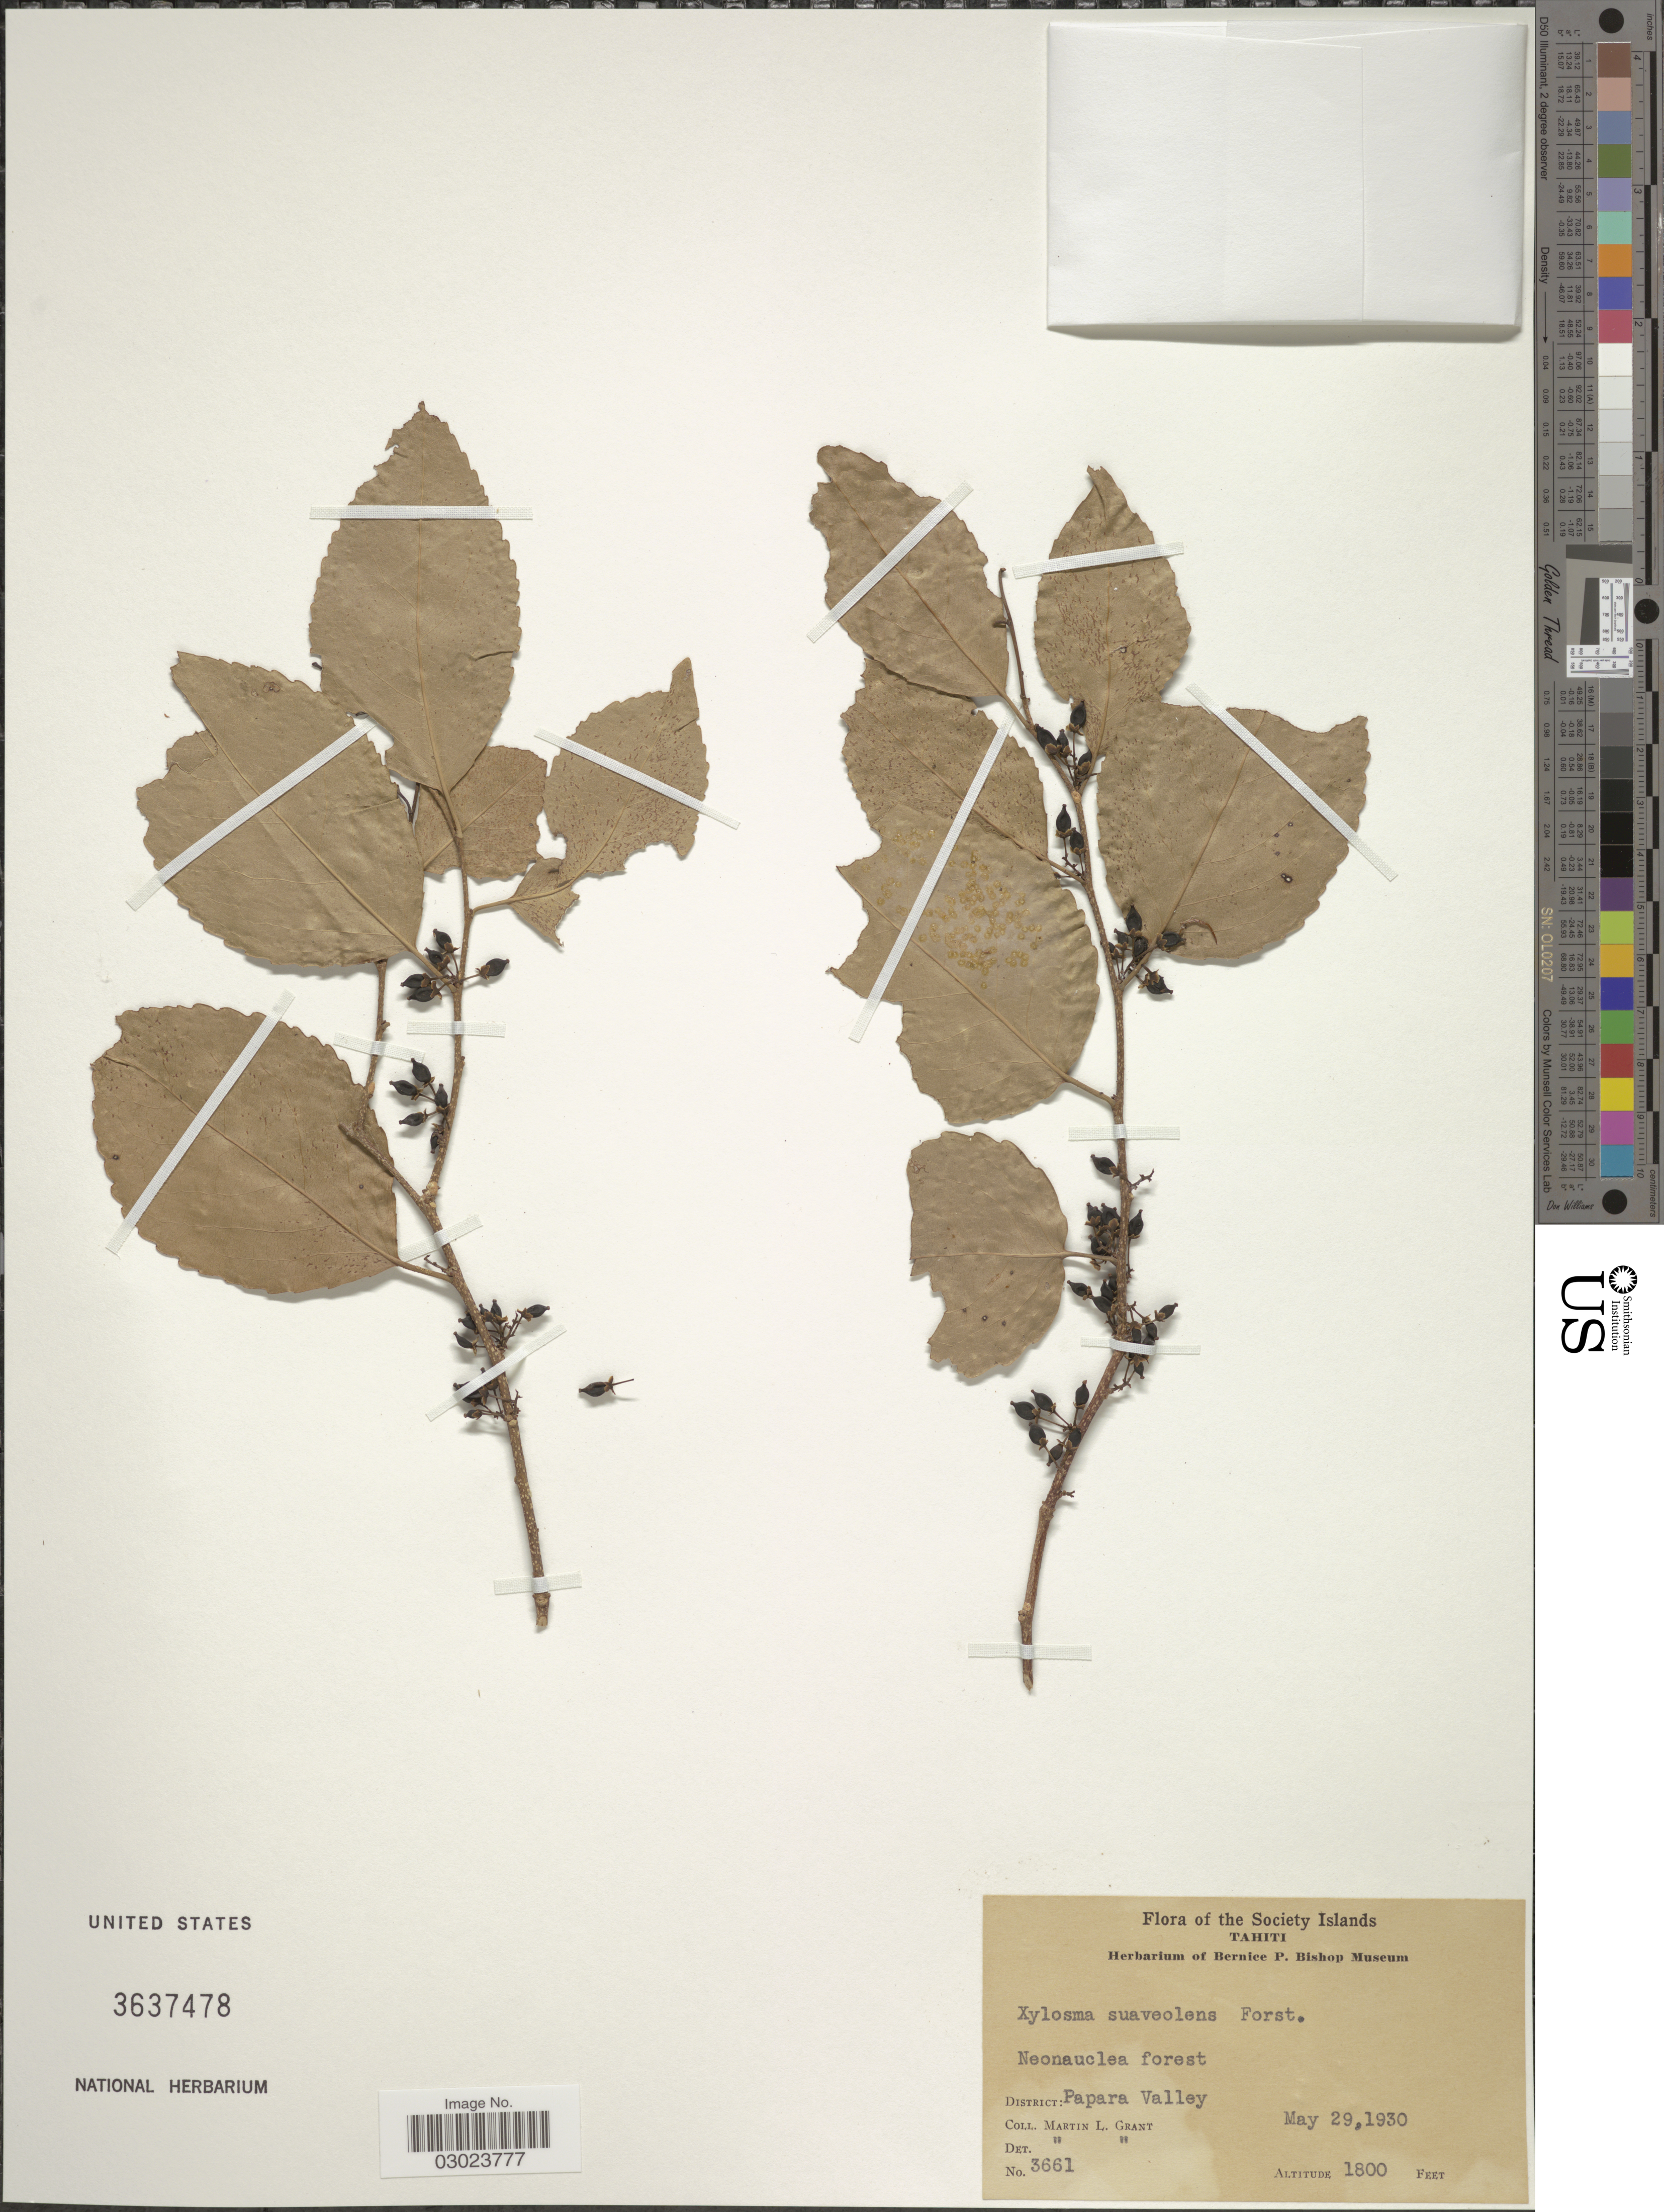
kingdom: Plantae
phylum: Tracheophyta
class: Magnoliopsida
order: Malpighiales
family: Salicaceae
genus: Xylosma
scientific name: Xylosma suaveolens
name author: G. Forst.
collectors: M. L. Grant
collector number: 3661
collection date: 1930-05-29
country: French Polynesia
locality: The Society Islands. Tahiti. District: Papara Valley.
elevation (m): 549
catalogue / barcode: US 3637478